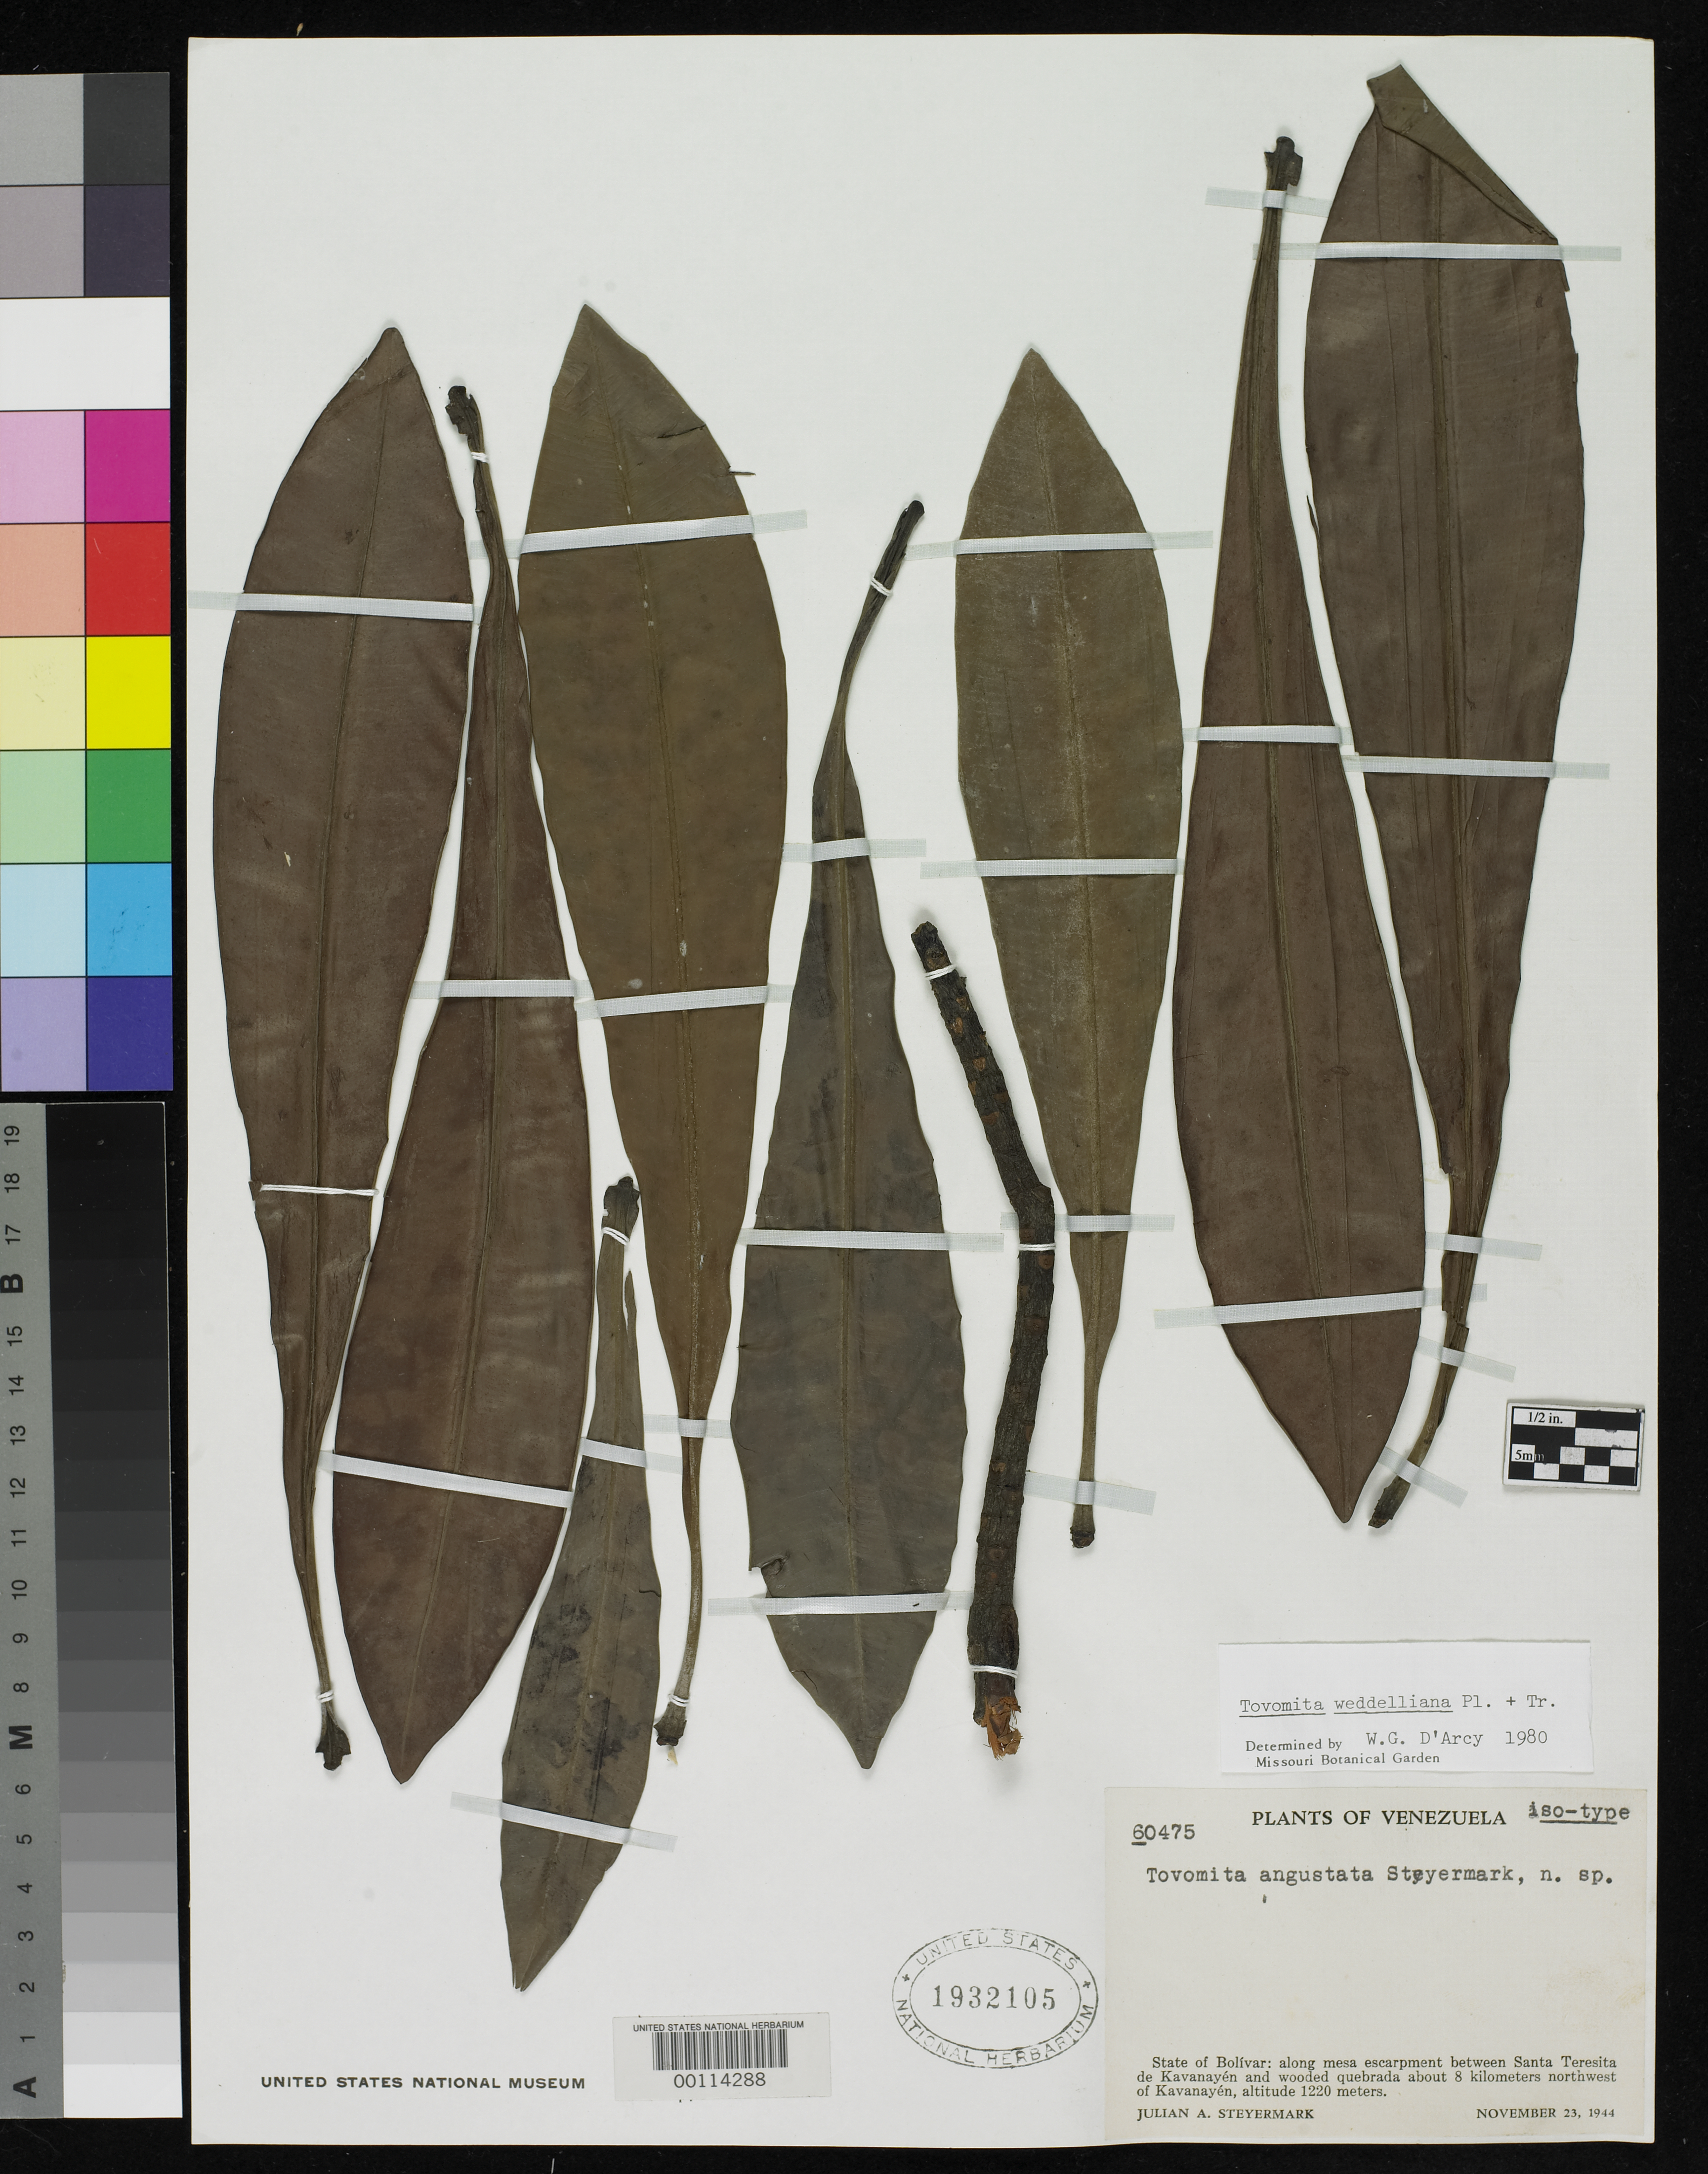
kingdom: Plantae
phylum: Tracheophyta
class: Magnoliopsida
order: Malpighiales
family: Clusiaceae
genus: Tovomita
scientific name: Tovomita angustata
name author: Steyerm.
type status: Isotype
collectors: J. Steyermark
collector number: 60475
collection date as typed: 23 Nov 1944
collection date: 1944-11-23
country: Venezuela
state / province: Bolivar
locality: Escarpment between Santa Teresita de Karanayen & Quebrada ca. 8 km NW of Kayanayen.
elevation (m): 1220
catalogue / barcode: US 1932105